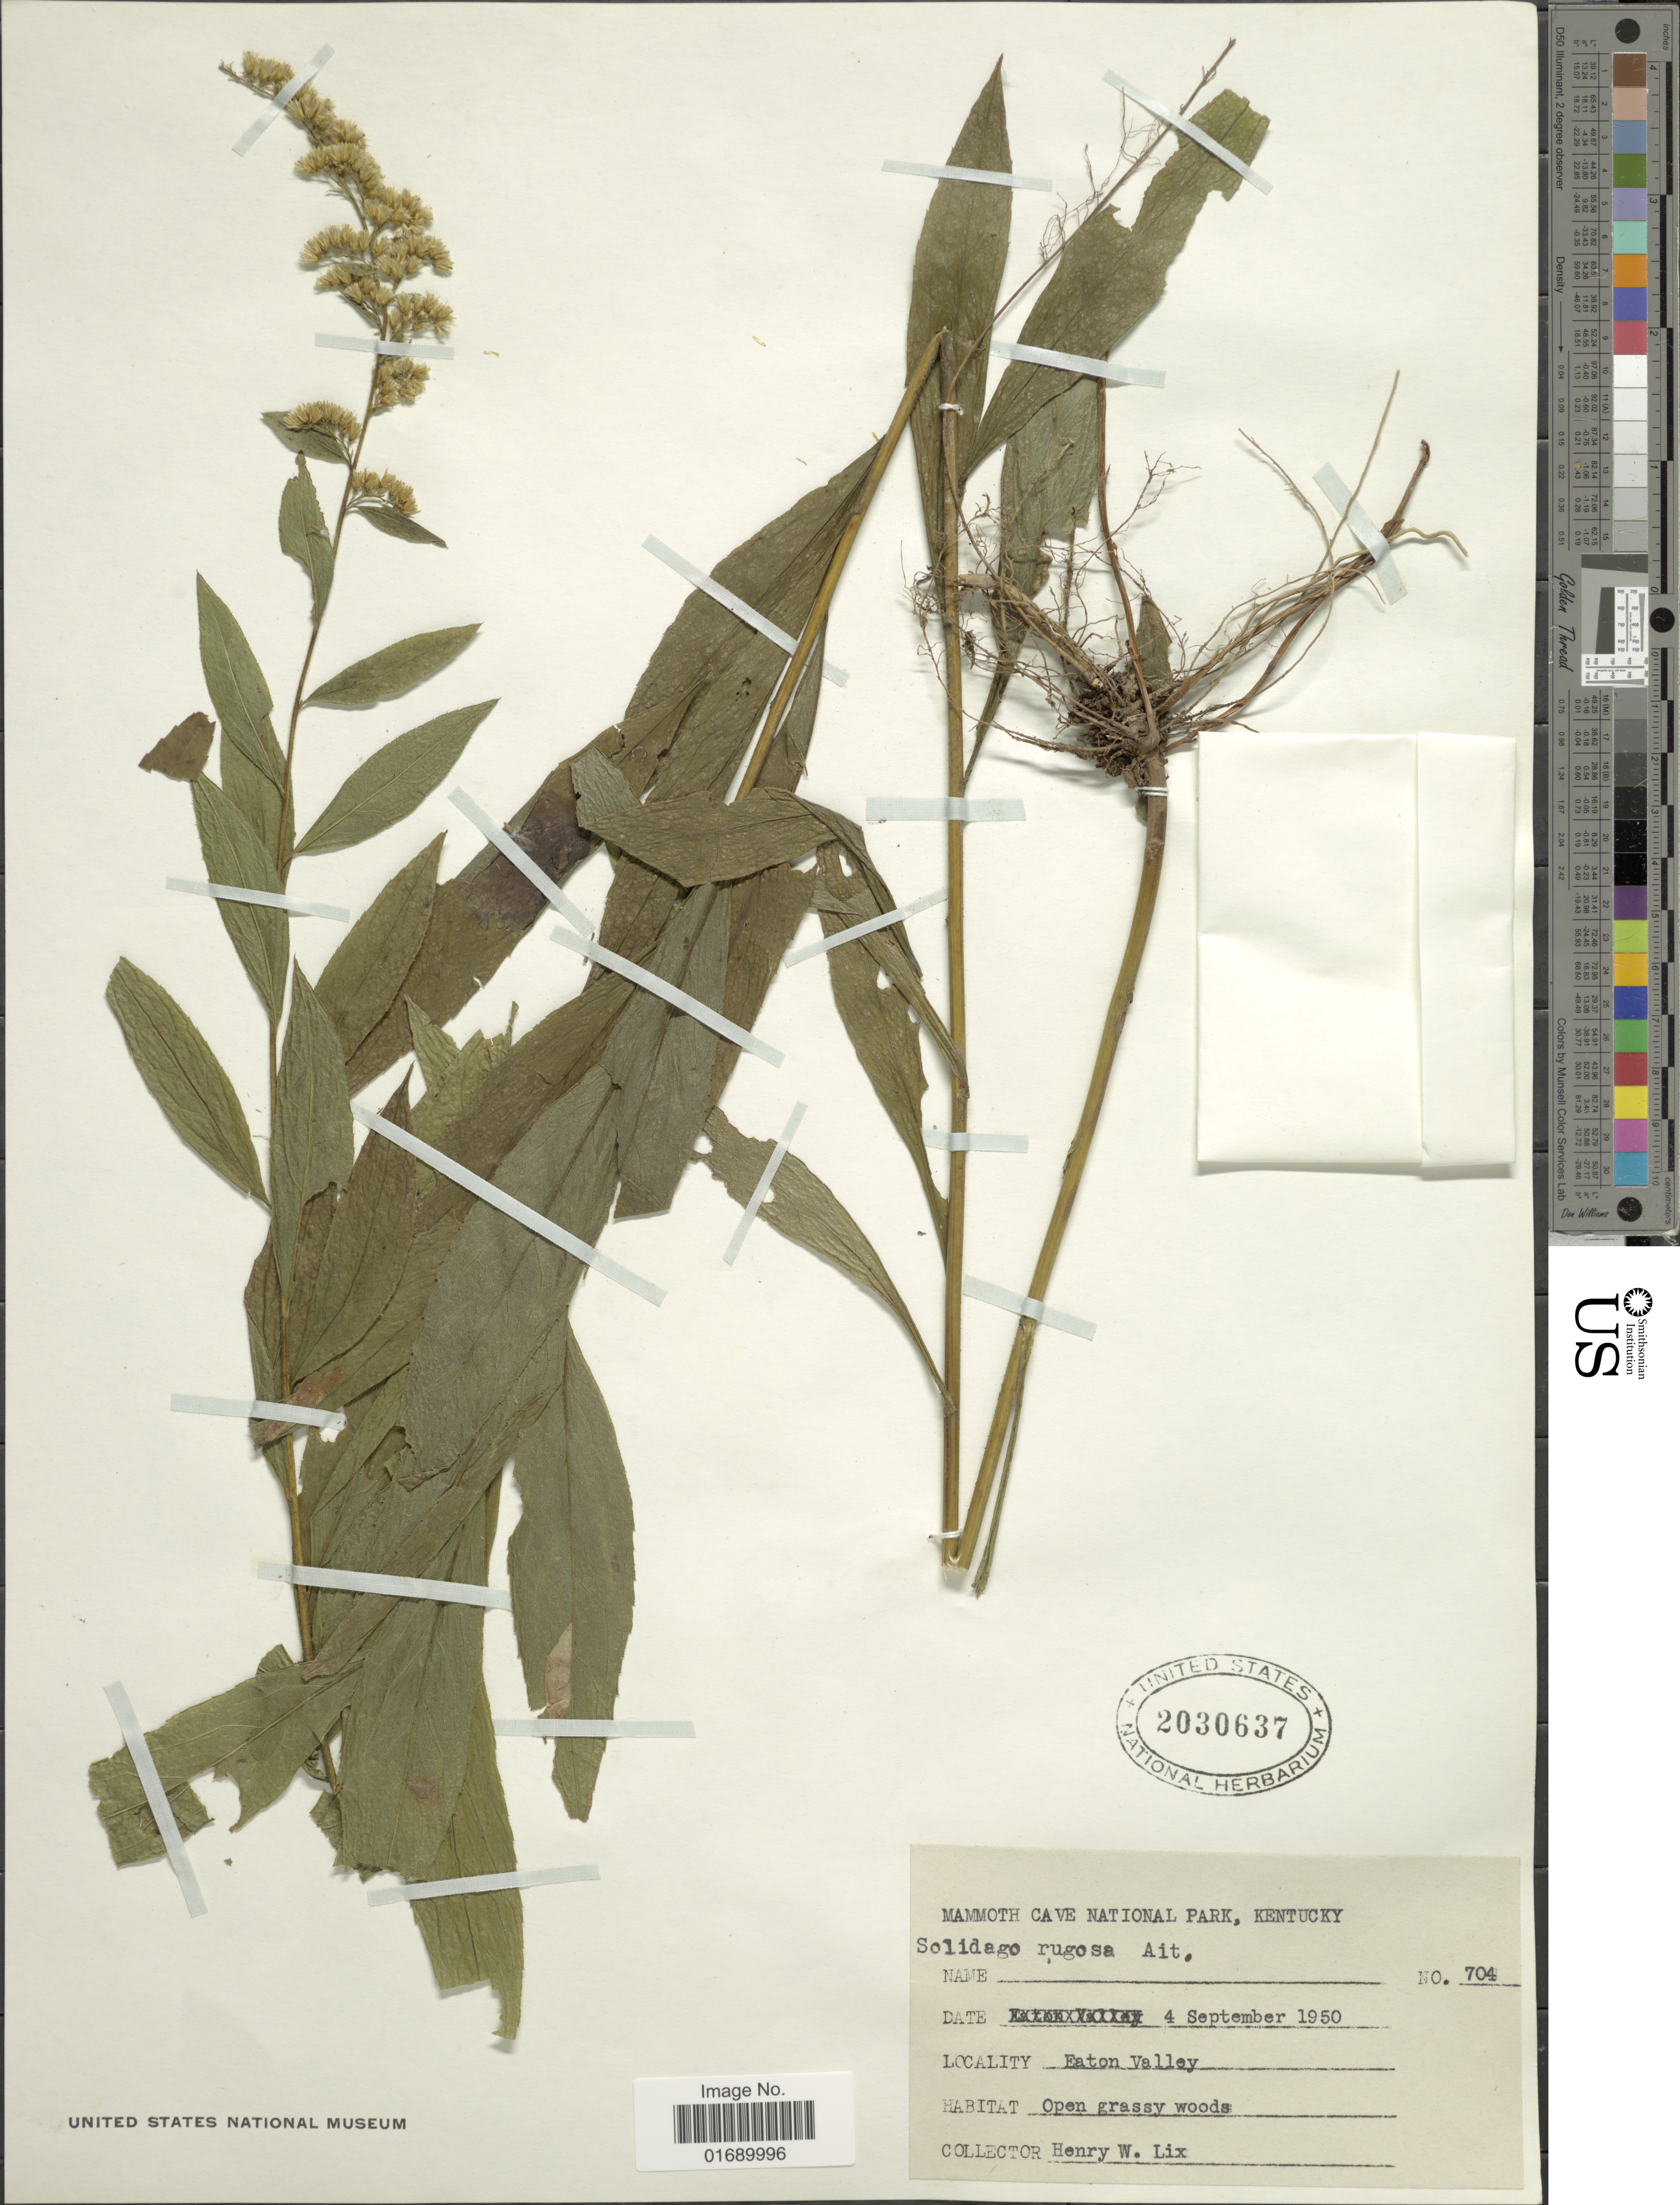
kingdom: Plantae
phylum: Tracheophyta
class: Magnoliopsida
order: Asterales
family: Asteraceae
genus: Solidago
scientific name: Solidago rugosa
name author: Mill.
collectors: H. W. Lix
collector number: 704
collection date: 1950-09-04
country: United States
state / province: Kentucky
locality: Mammoth Cave National Park, Eaton Valley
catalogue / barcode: US 2030637